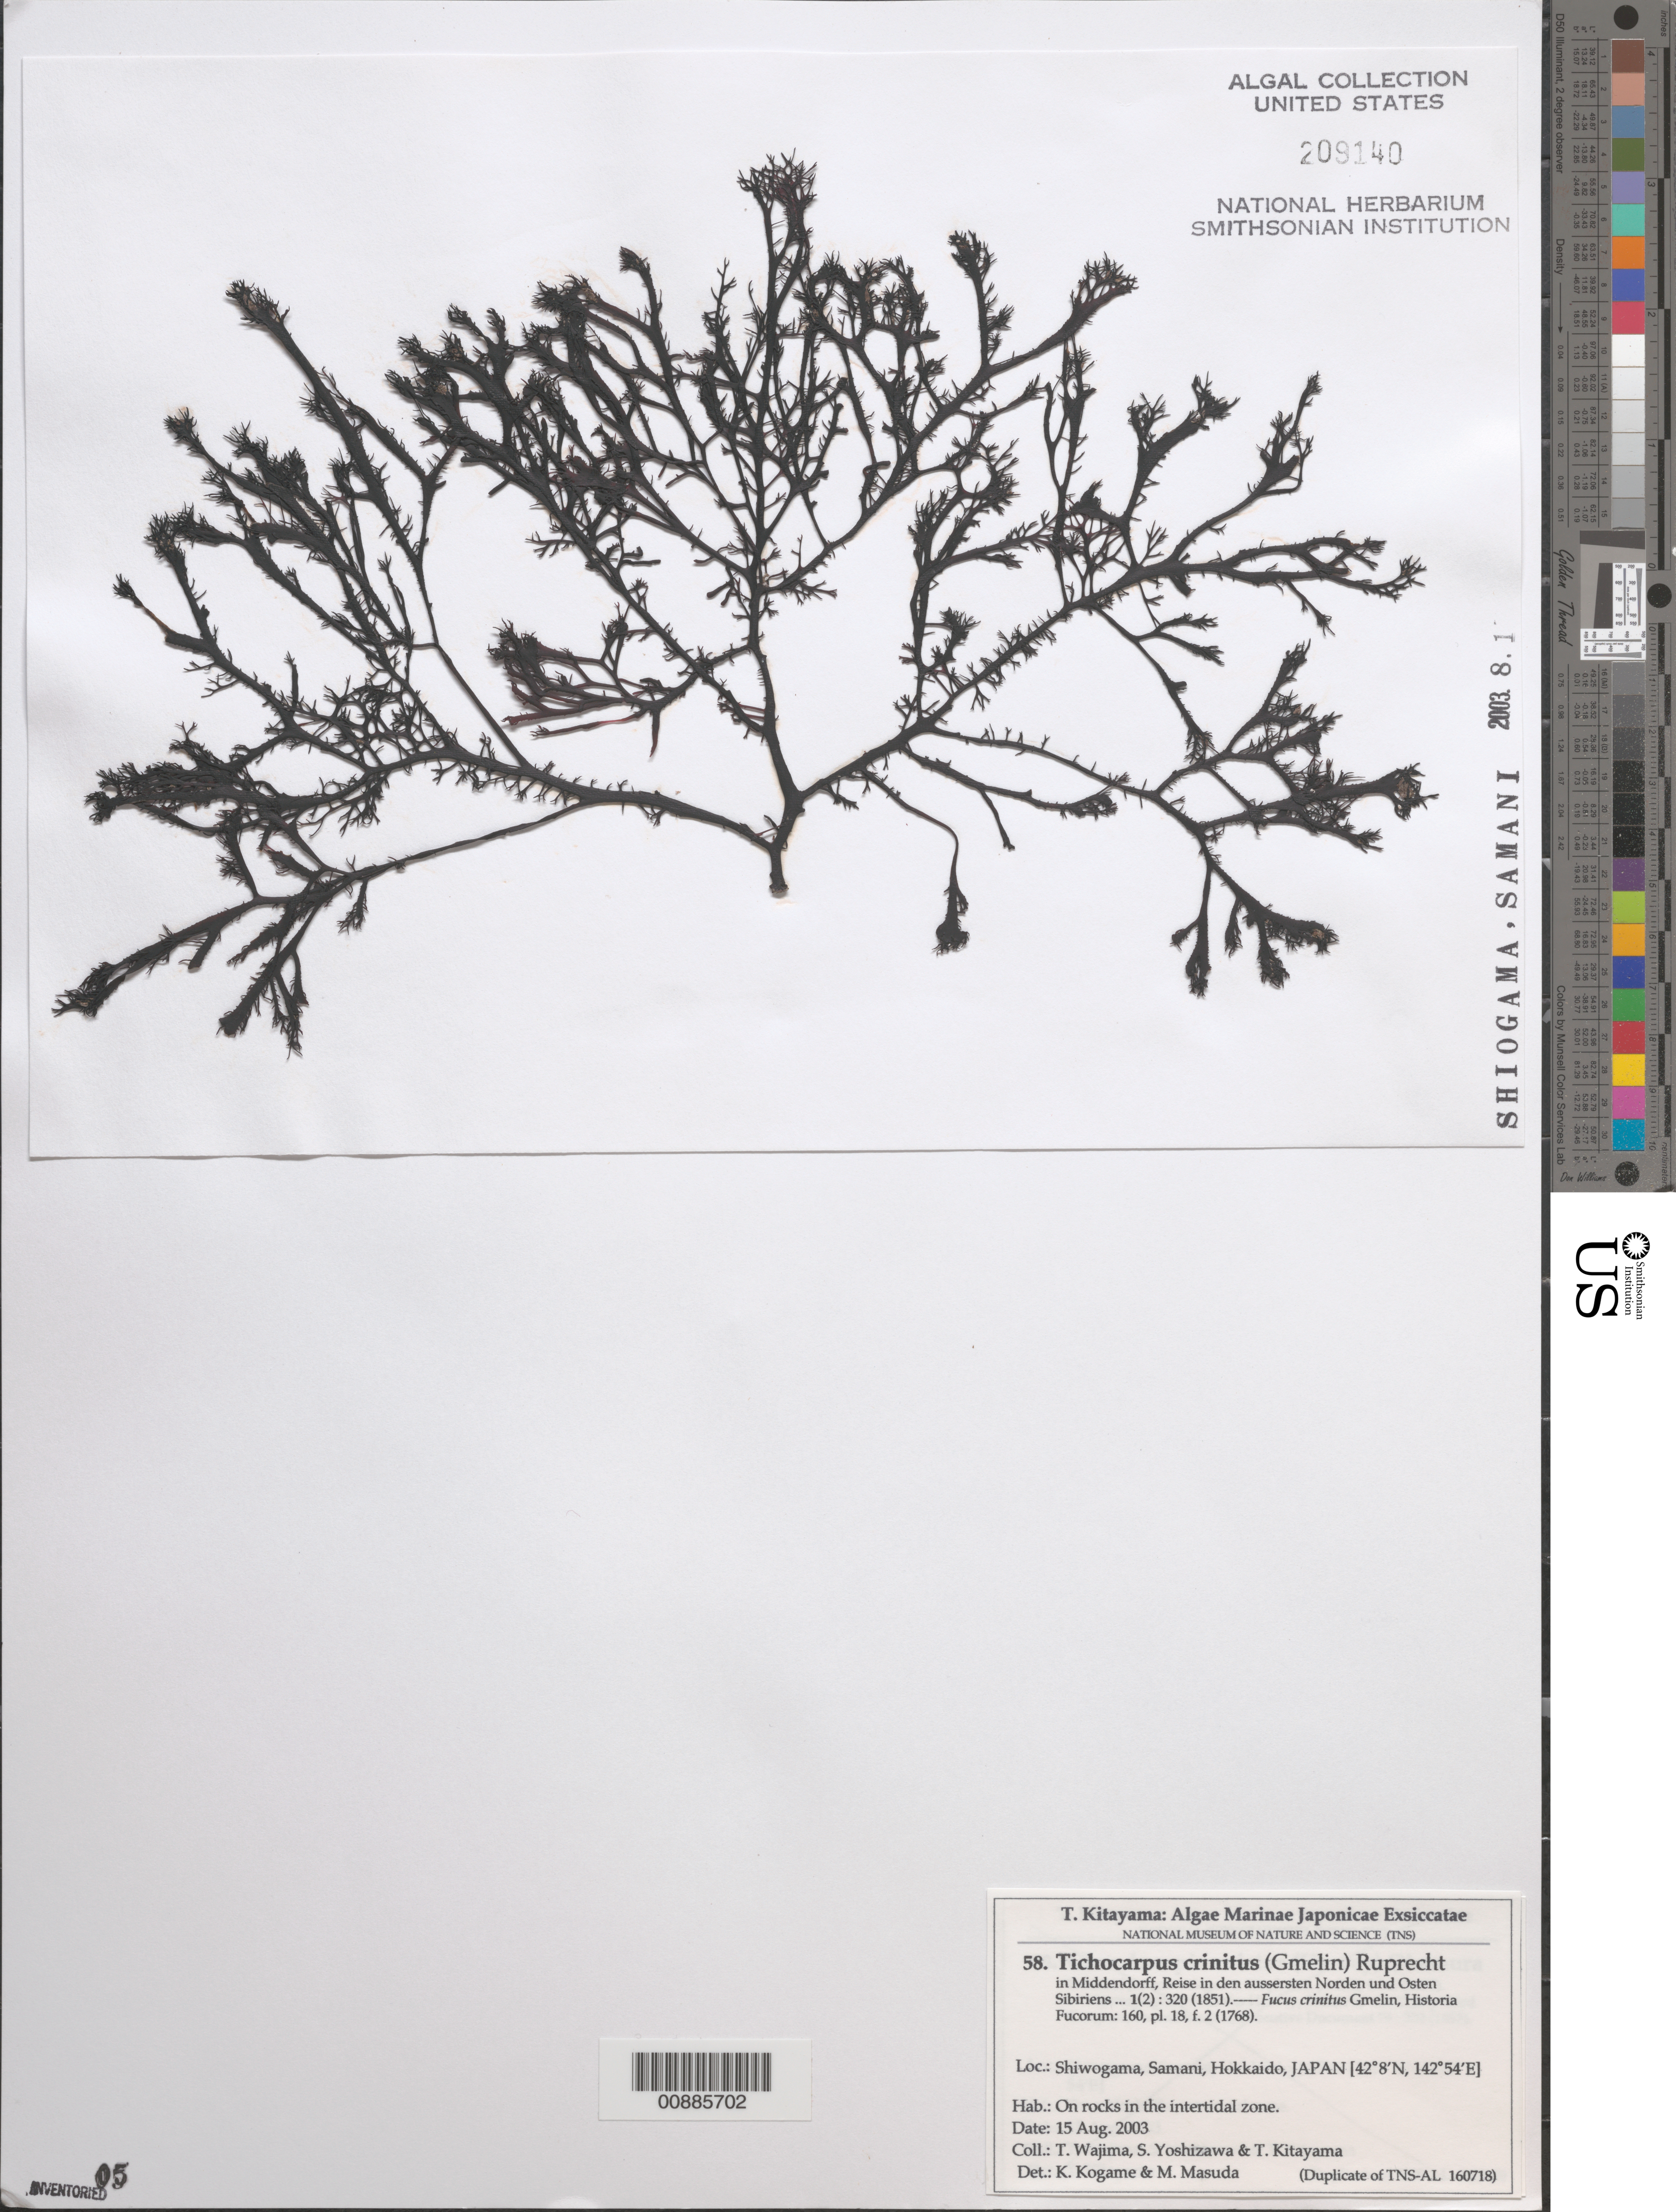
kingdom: Plantae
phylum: Rhodophyta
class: Florideophyceae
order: Gigartinales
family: Tichocarpaceae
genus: Tichocarpus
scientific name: Tichocarpus crinitus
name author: (S.G. Gmel.) Rupr.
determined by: Kogame, K.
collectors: T. Wajima, S. Yoshizawa & T. Kitayama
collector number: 58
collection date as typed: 15 Aug 2003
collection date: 2003-08-15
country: Japan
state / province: Hokkaido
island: Hokkaido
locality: Shiwogama, Samani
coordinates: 42 08' N, 142 54' E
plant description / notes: Kitayama, T., Algae Marinae Japonicae Exsiccatae, Fasc. III (Nos. 51-75), issued in error as Chondrus pinnulatus (Harvey) Okamura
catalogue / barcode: US 209140